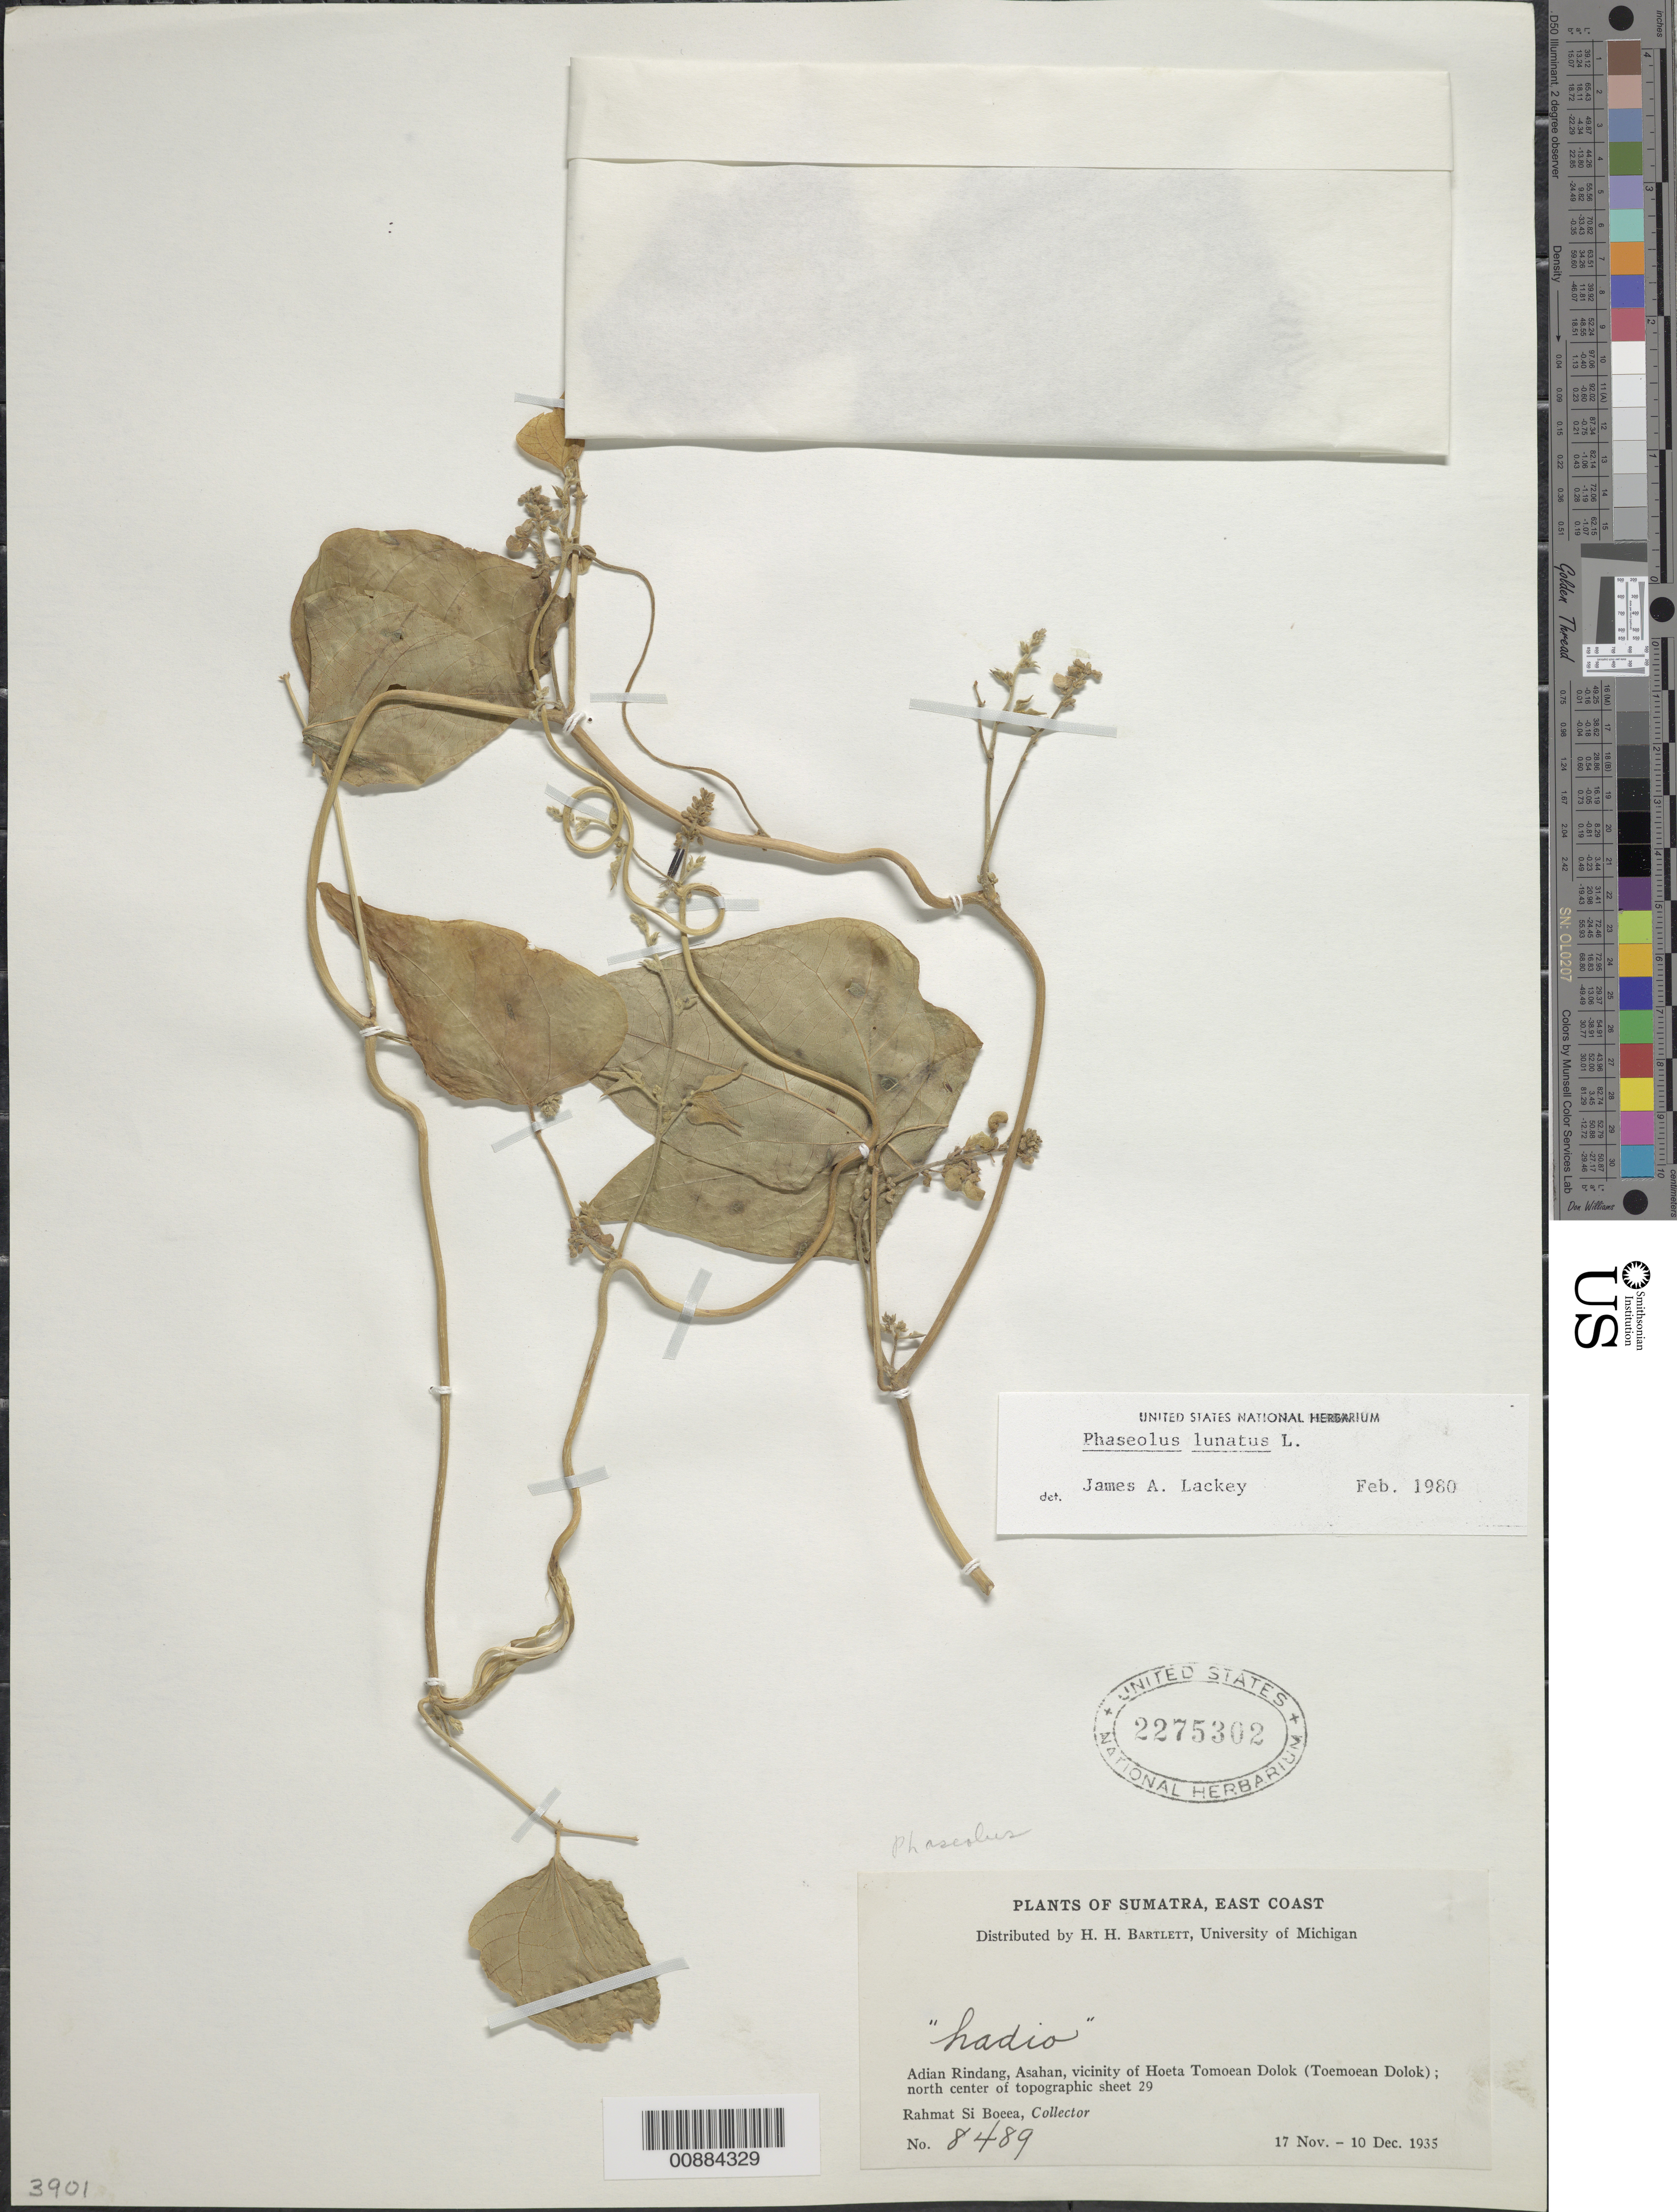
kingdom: Plantae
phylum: Tracheophyta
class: Magnoliopsida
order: Fabales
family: Fabaceae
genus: Phaseolus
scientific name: Phaseolus lunatus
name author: L.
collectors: Rahmat Si Boeea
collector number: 8489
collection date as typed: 17 Nov 1935 to 10 Dec 1935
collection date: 1935-11-17/1935-12-10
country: Indonesia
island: Sumatra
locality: East Coast; Adian Rindang, Asahan, vicinity of Hoeta Tomoean Dolok (Toemoean Dolok); north center of topographic sheet 29.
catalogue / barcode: US 2275302